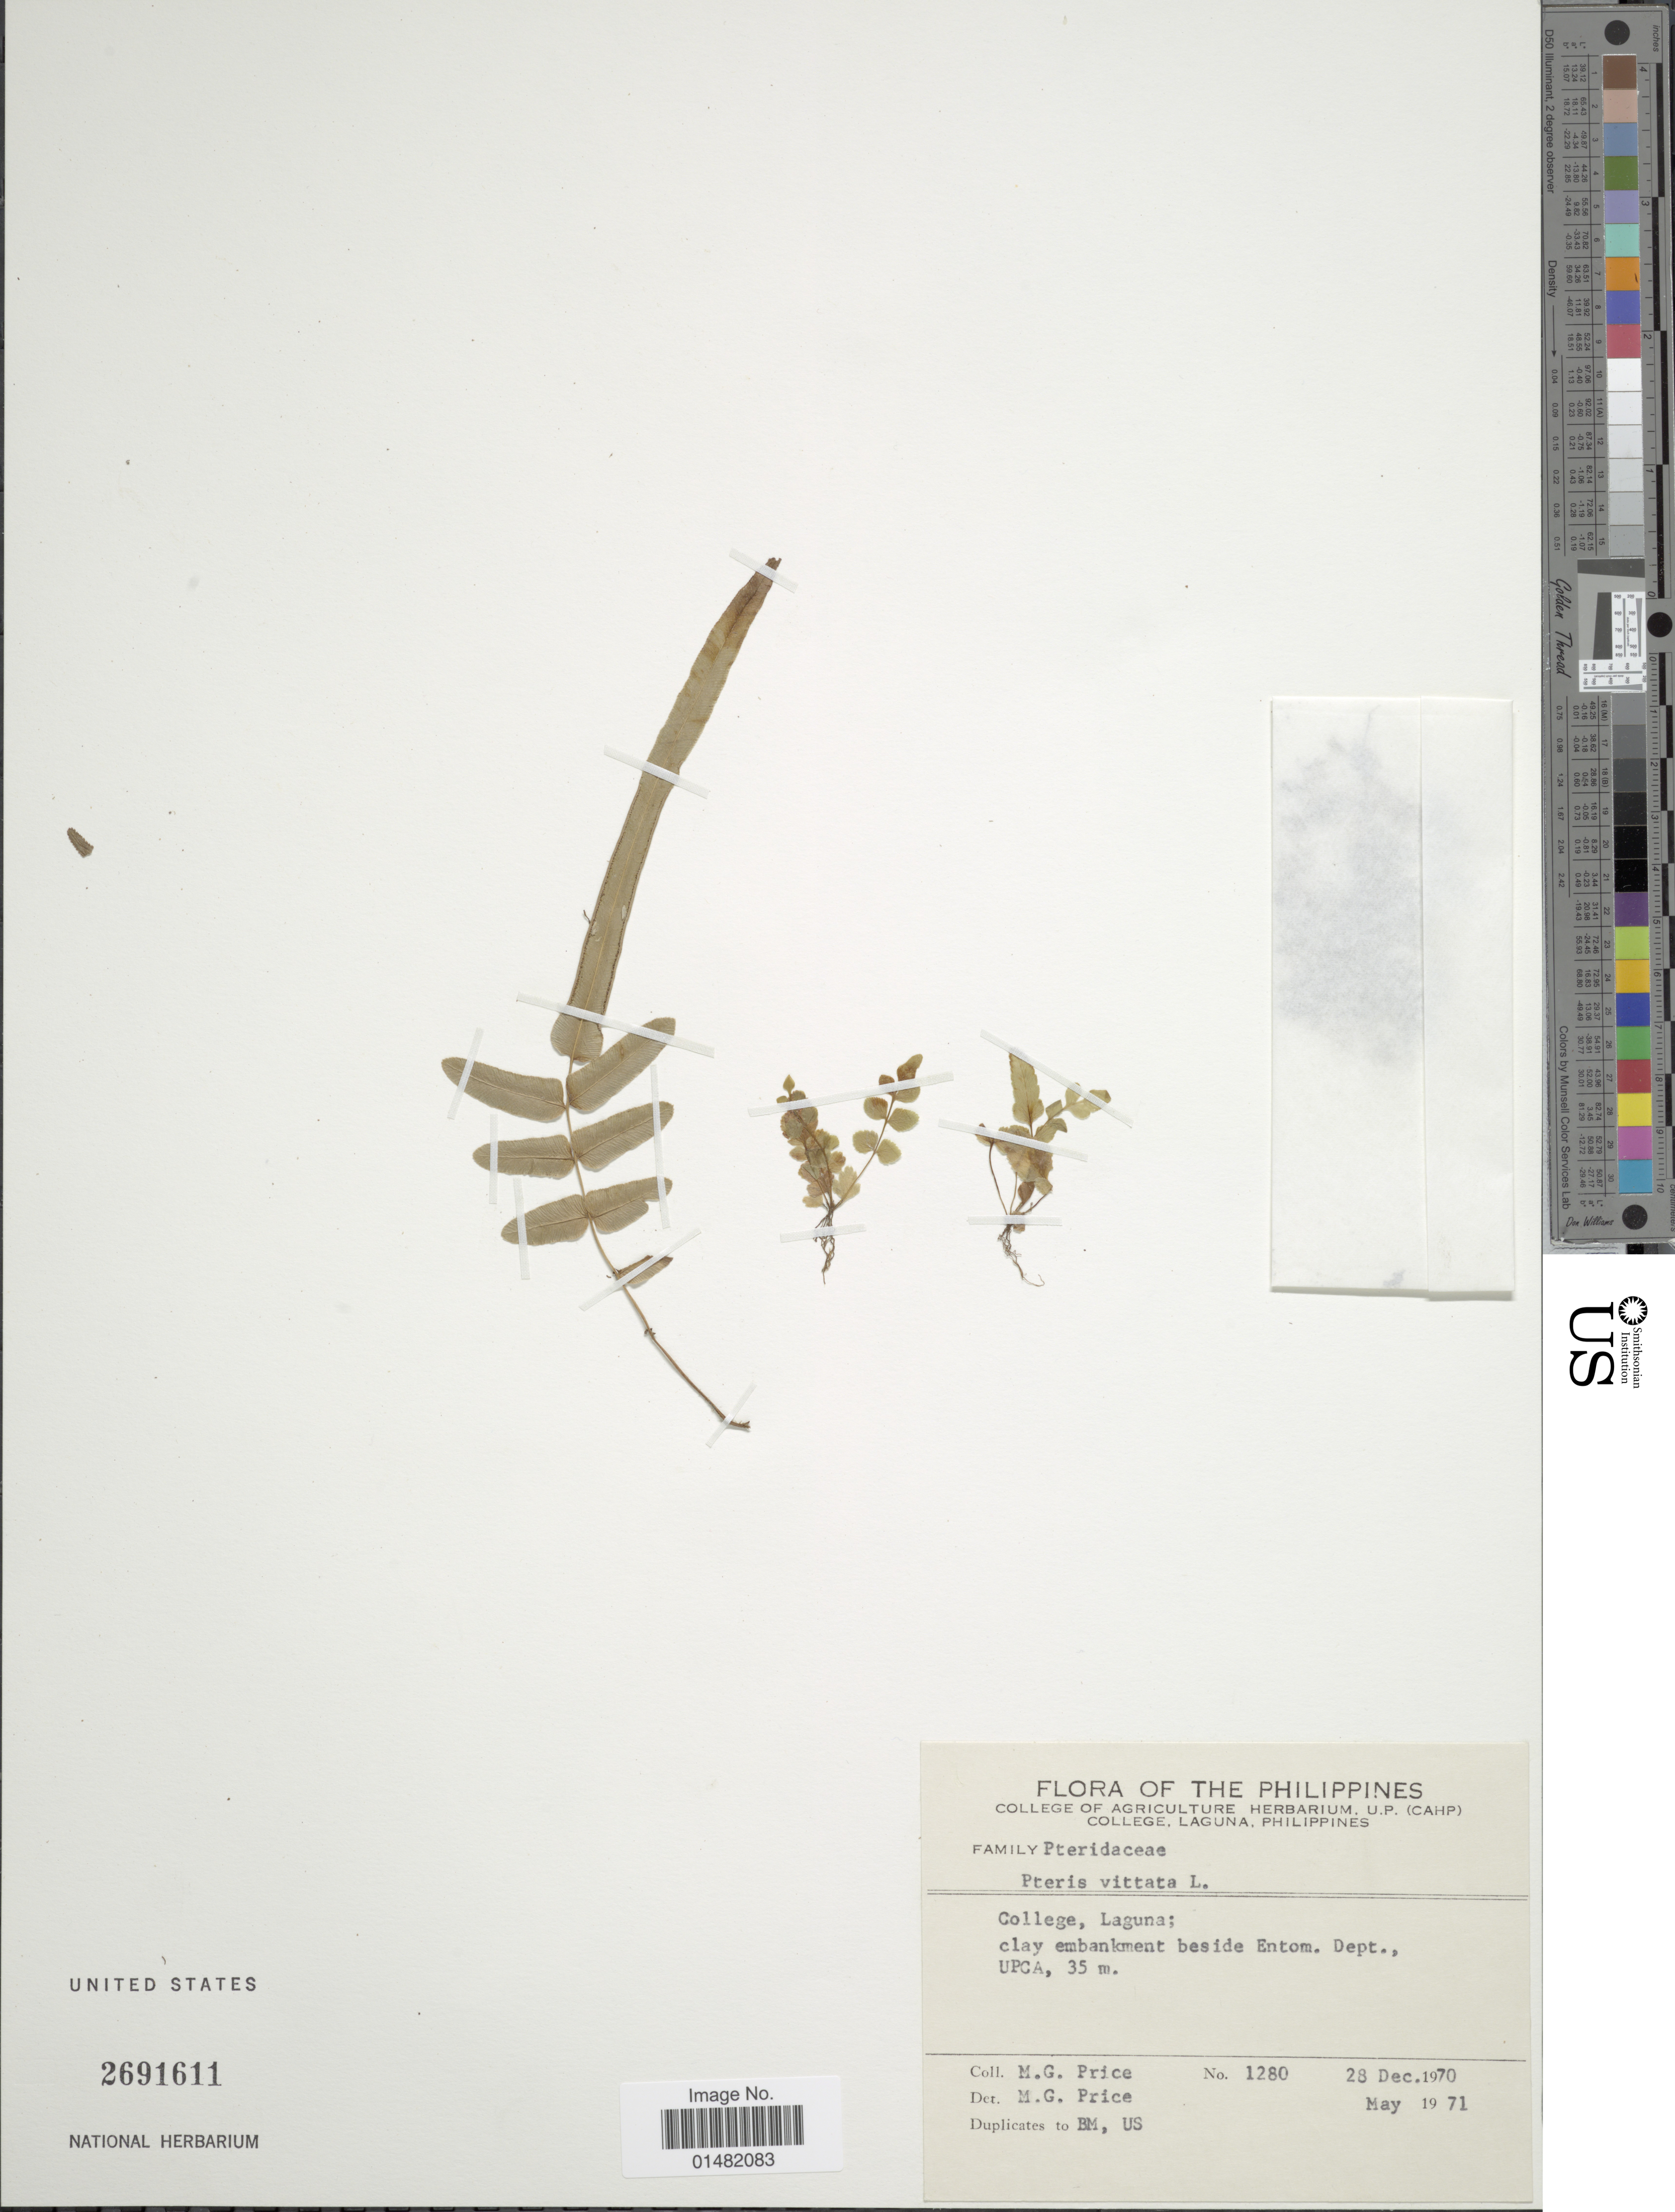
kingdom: Plantae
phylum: Tracheophyta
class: Polypodiopsida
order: Polypodiales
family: Pteridaceae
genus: Pteris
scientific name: Pteris vittata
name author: L.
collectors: M. G. Price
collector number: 1280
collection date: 1970-12-28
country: Philippines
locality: College, Laguna; clay embankment beside Entom. Dept., UPCA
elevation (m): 25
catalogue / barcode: US 2691611